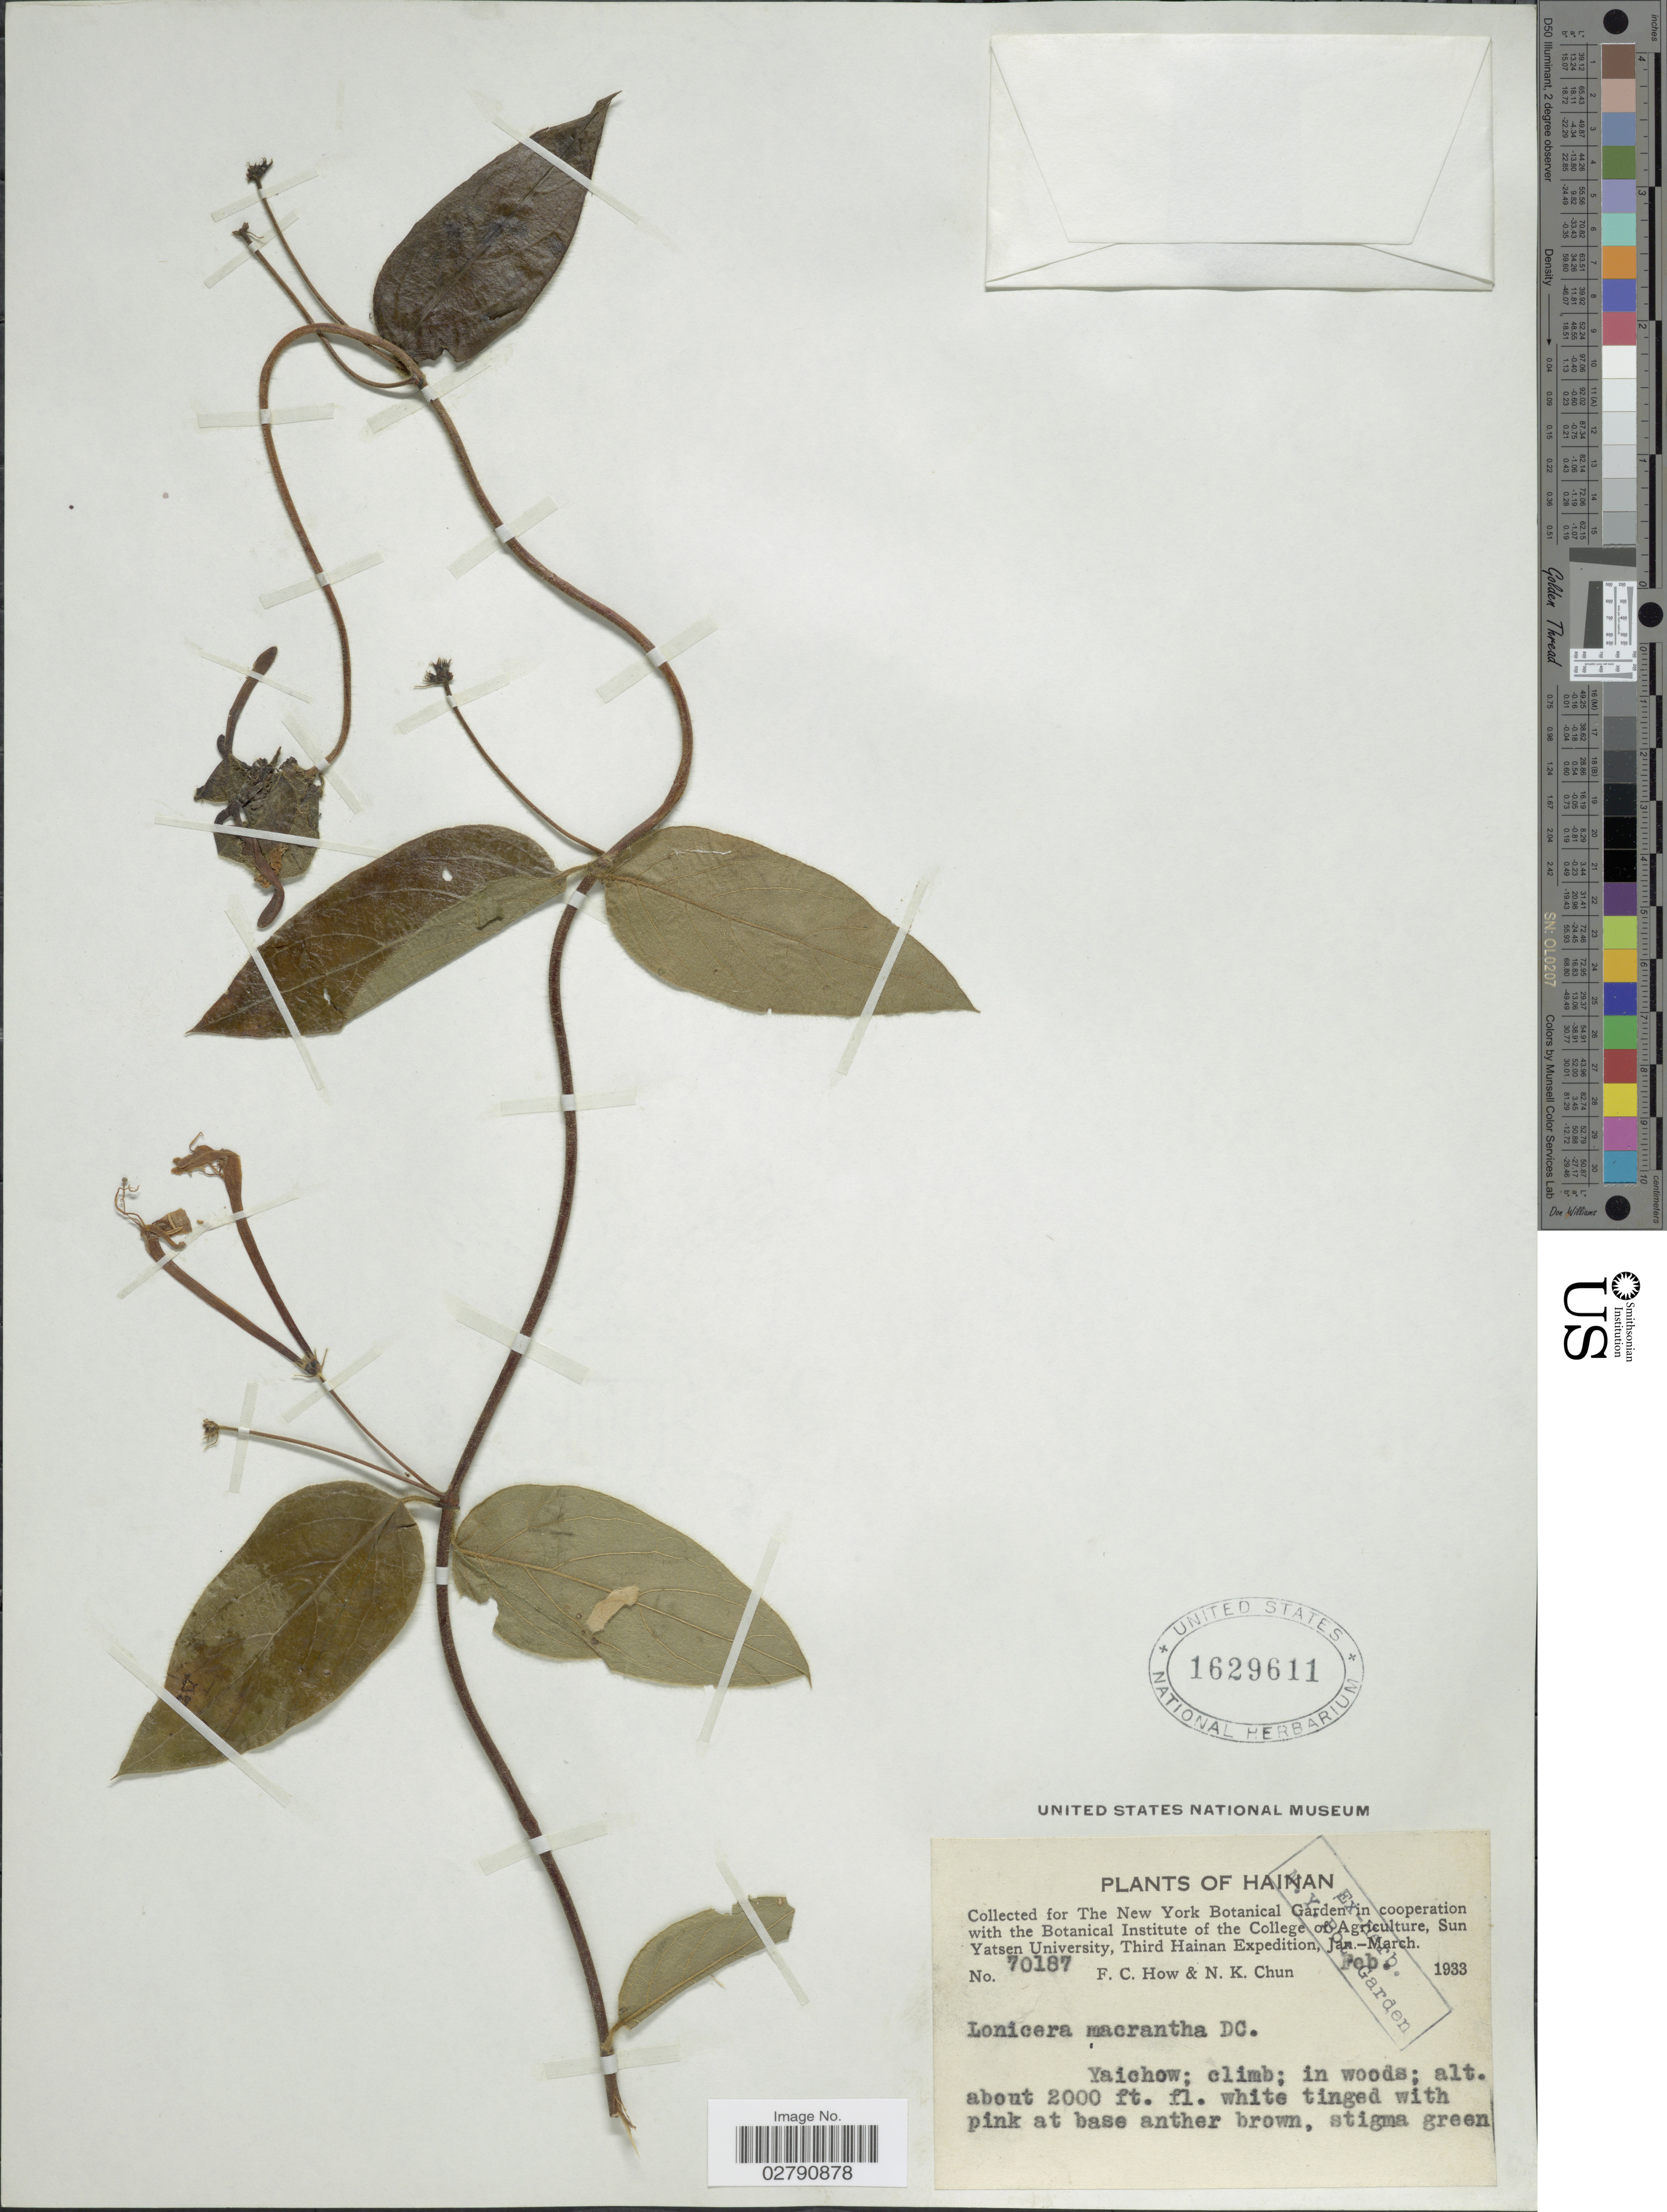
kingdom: Plantae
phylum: Tracheophyta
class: Magnoliopsida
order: Dipsacales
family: Caprifoliaceae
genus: Lonicera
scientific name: Lonicera macrantha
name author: Spreng.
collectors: F. C. How & N. K. Chun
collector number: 70187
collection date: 1933-02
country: China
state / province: Hainan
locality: Yaichow.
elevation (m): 610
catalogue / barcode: US 1629611